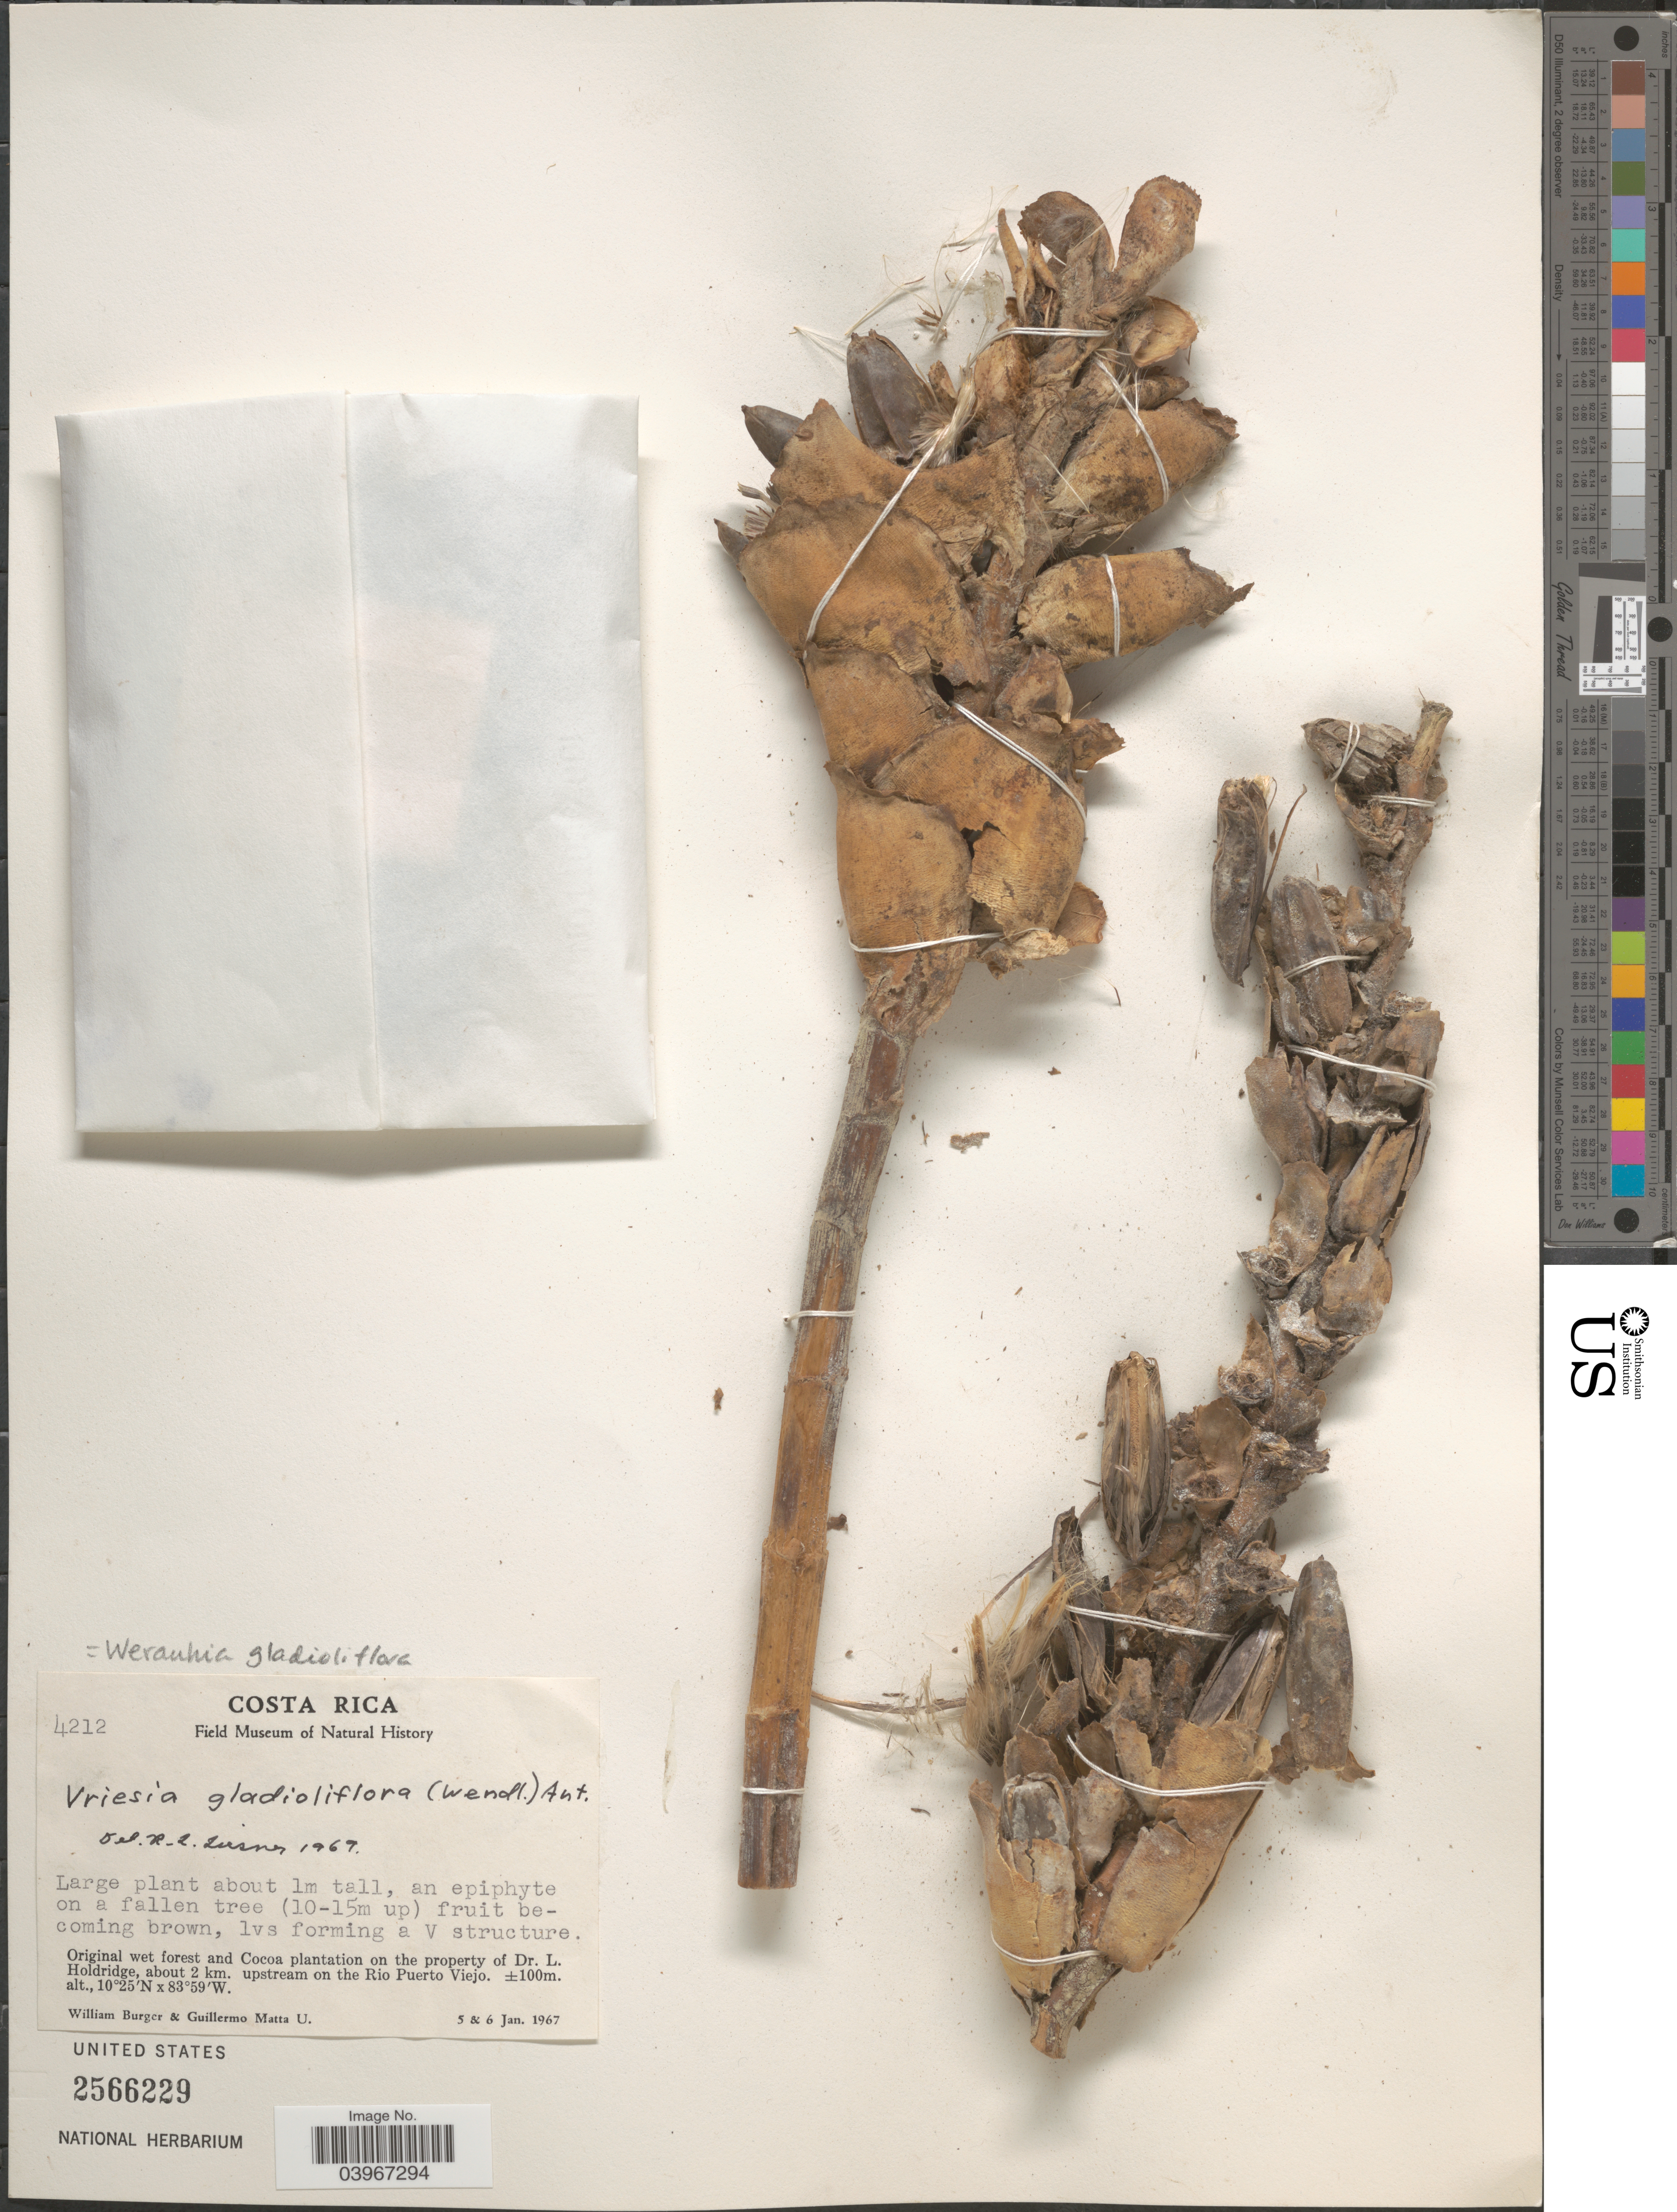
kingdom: Plantae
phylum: Tracheophyta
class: Liliopsida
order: Poales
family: Bromeliaceae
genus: Werauhia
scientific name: Werauhia gladioliflora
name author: (H. Wendl.) J.R. Grant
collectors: W. Burger & G. Matta U.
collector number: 4212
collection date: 1967-01-05/1967-01-06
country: Costa Rica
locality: about 2 km. upstream on the Rio Puerto Viejo.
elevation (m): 100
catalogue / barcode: US 2566229